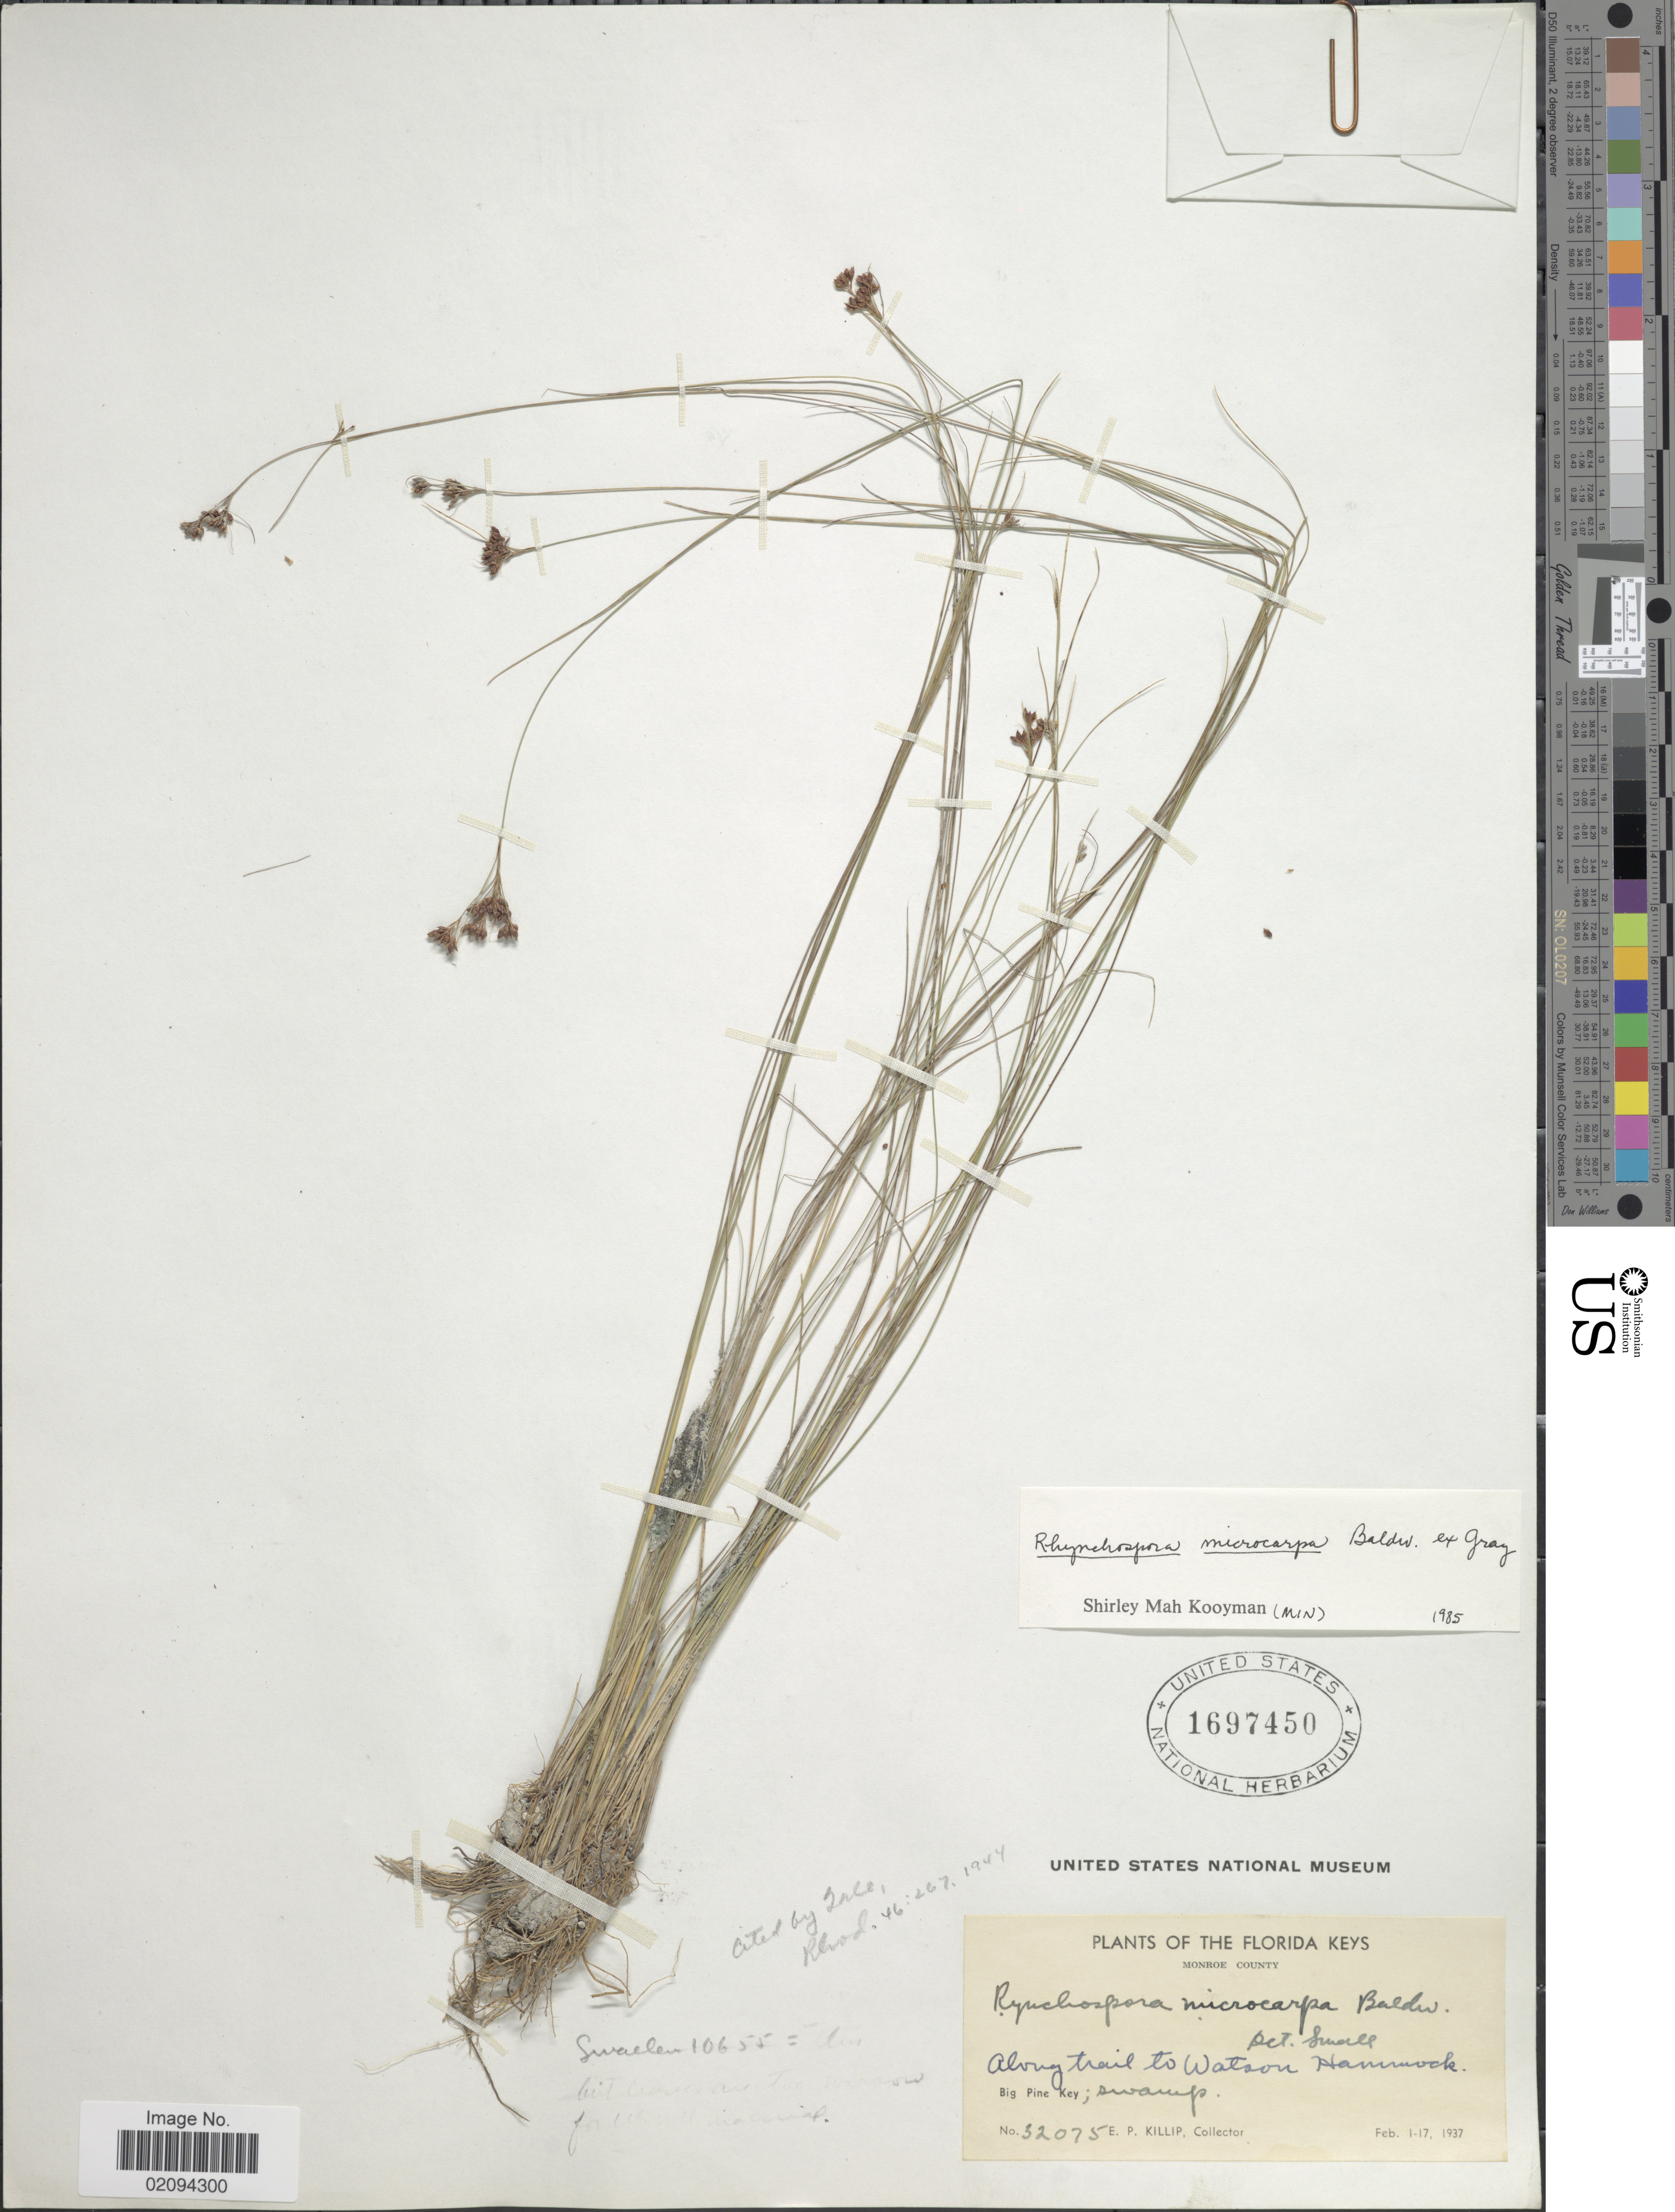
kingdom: Plantae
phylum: Tracheophyta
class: Liliopsida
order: Poales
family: Cyperaceae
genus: Rhynchospora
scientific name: Rhynchospora microcarpa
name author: Baldwin ex A. Gray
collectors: E. P. Killip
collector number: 32075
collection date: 1937-02-01/1937-02-17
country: United States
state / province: Florida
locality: Florida Keys. Monroe County. Along trail to Watson Hammock. Big Pine Key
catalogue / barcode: US 1697450